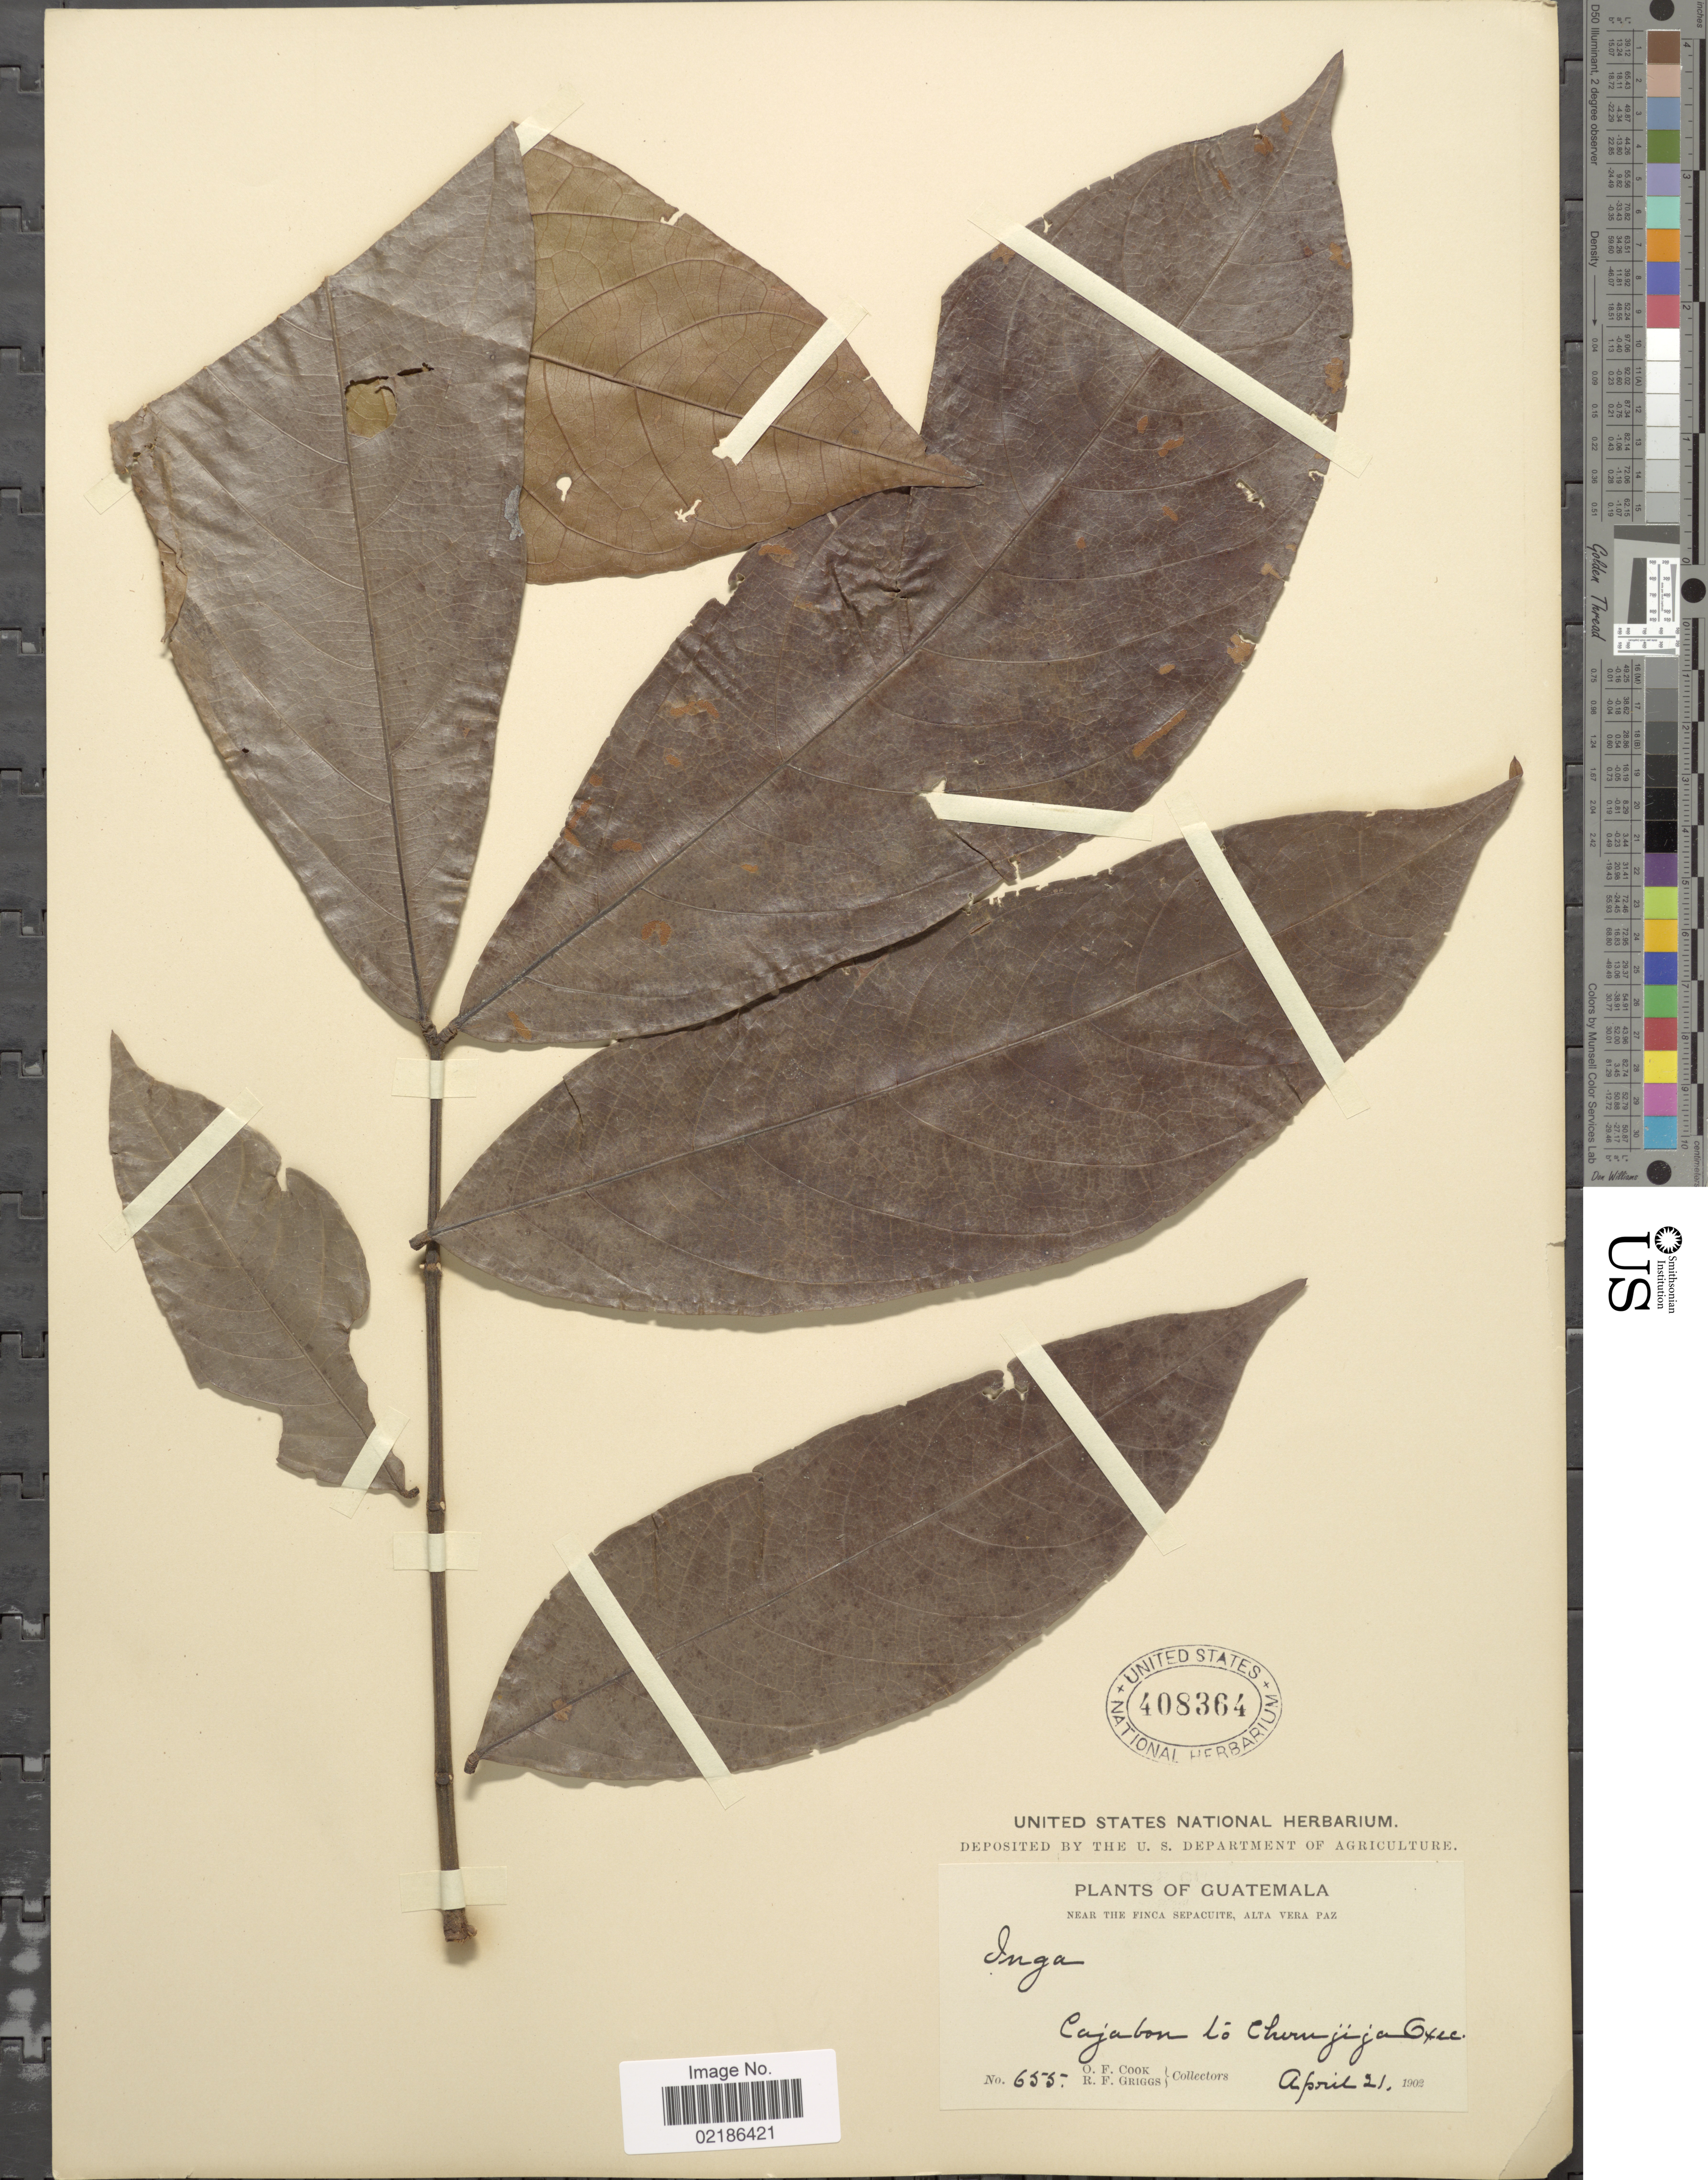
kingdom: Plantae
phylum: Tracheophyta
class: Magnoliopsida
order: Fabales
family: Fabaceae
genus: Inga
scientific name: Inga paterno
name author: Harms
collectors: O. F. Cook & R. F. Griggs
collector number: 655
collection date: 1902-04-21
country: Guatemala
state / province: Alta Verapaz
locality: Near the Finca Sepacuite, Alta Vera Paz, Cajabon to Cherujija Oxec.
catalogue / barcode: US 408364